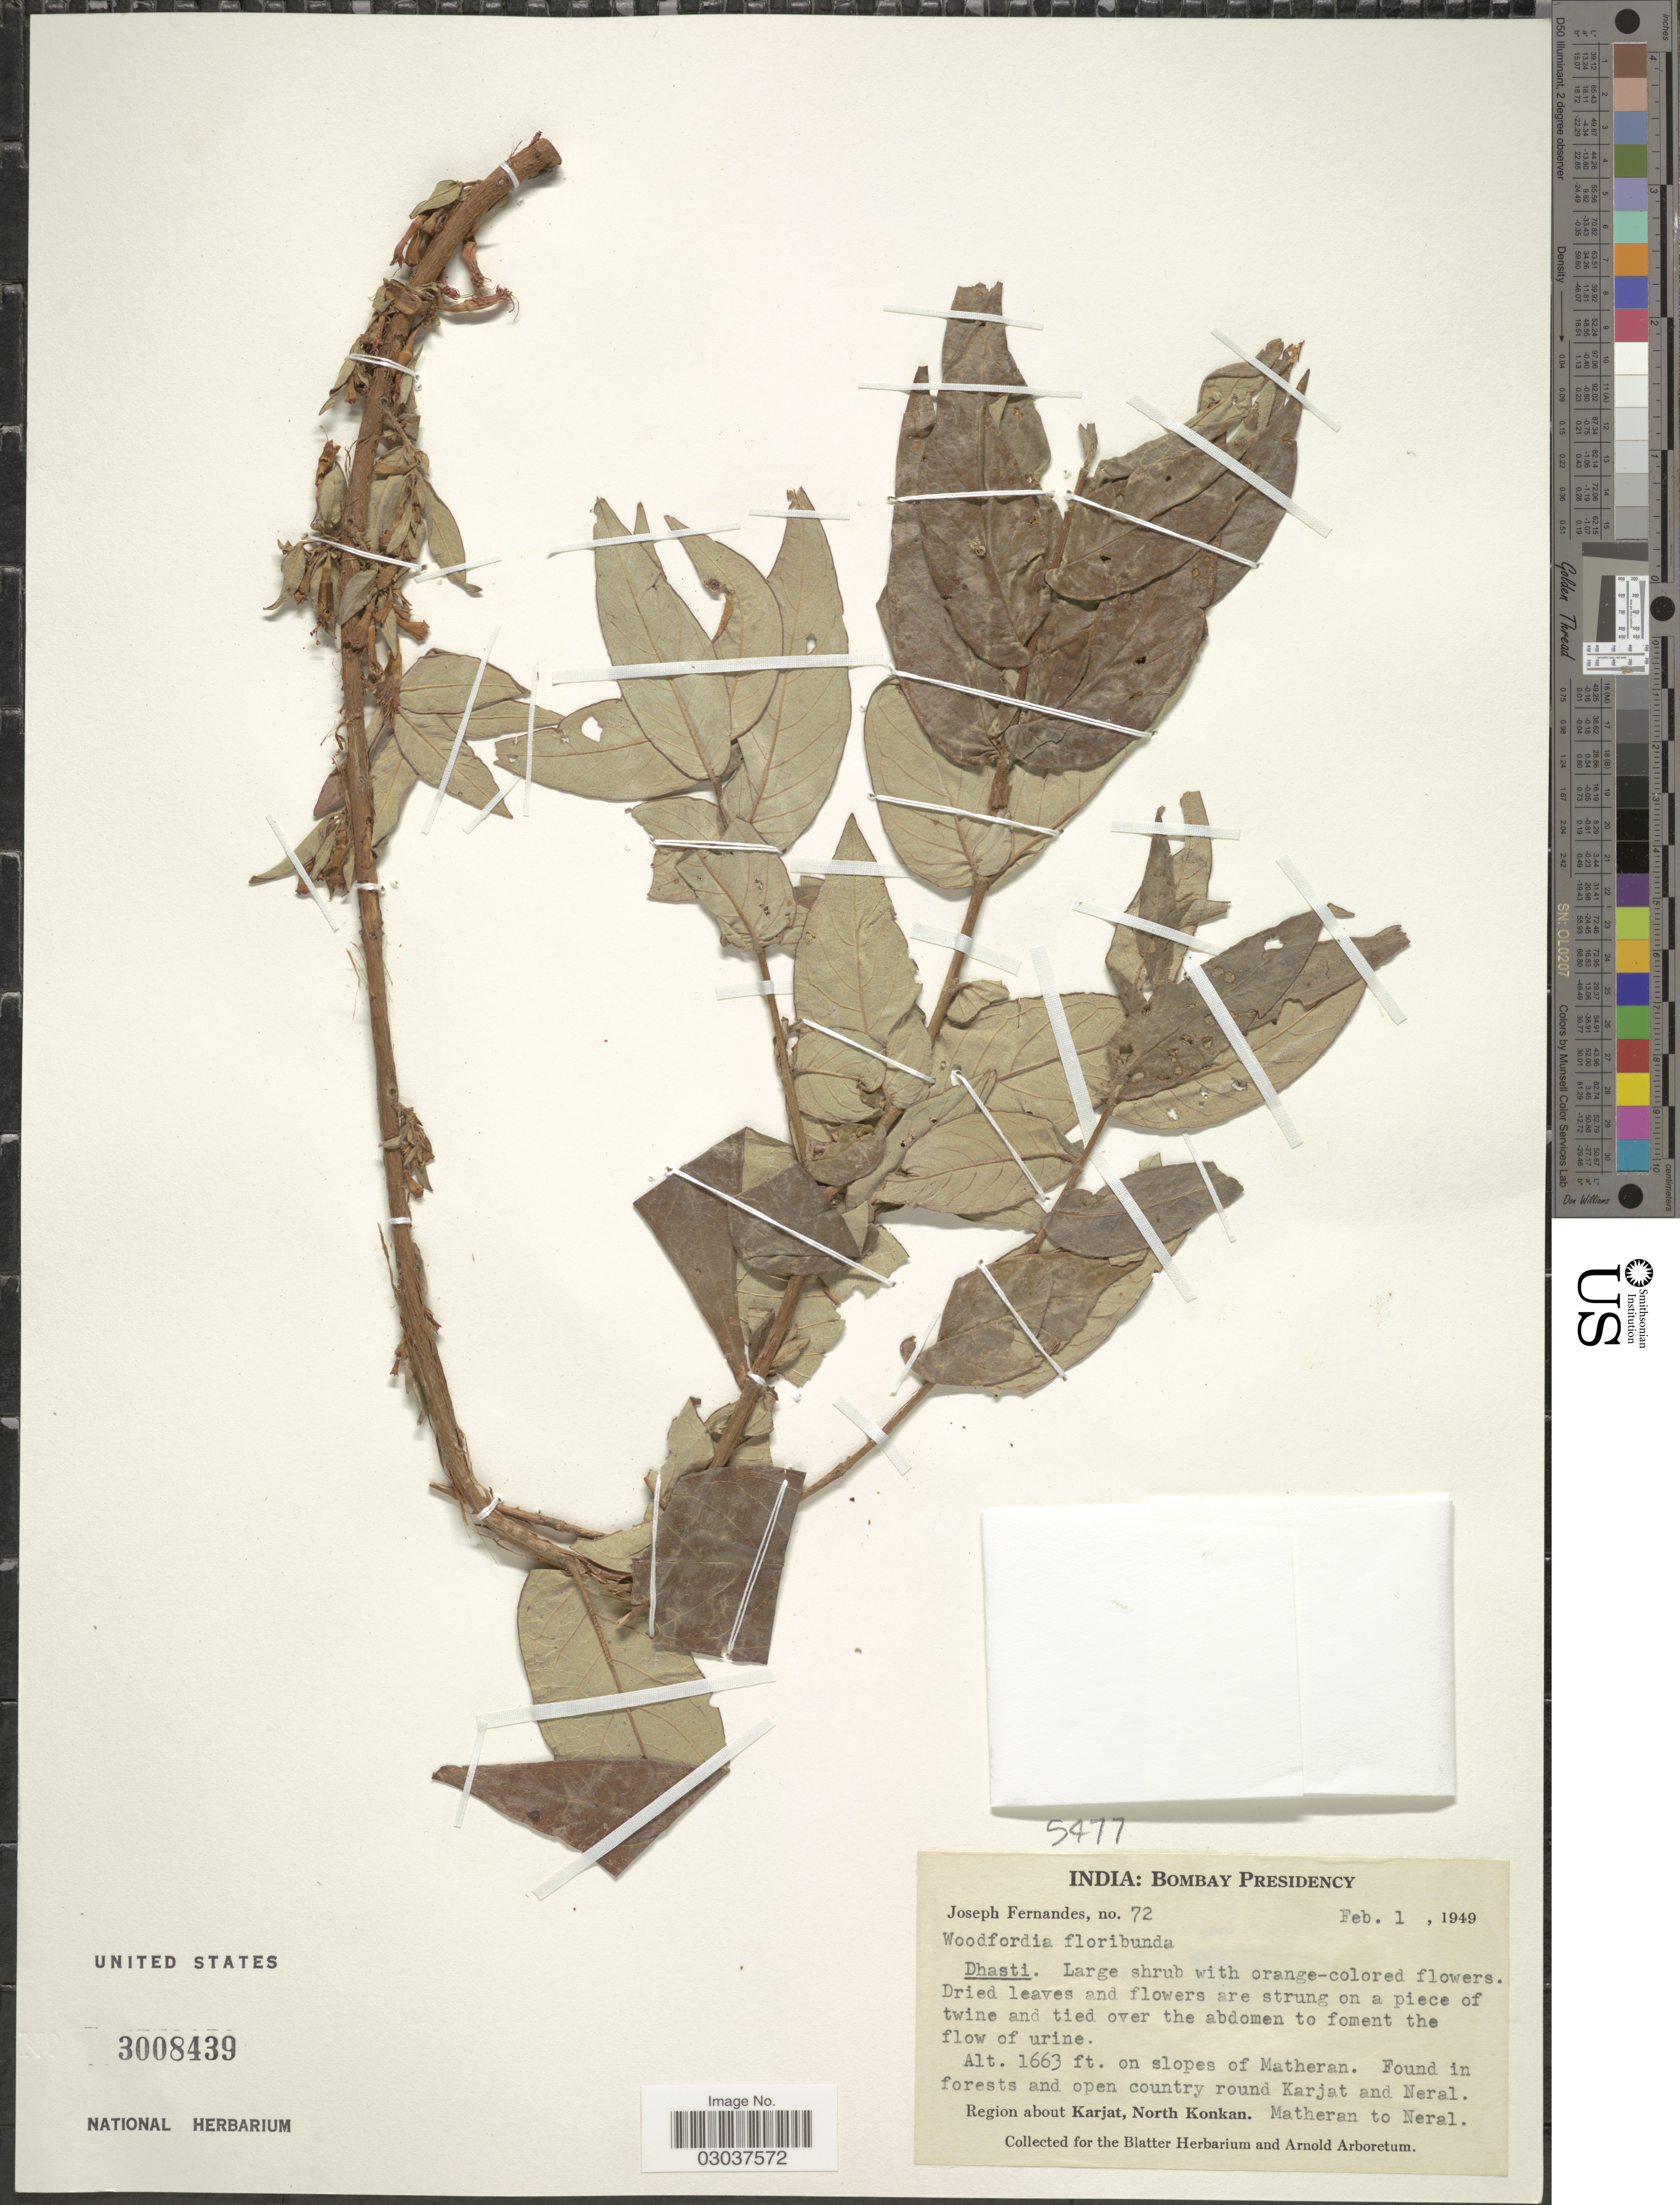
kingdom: Plantae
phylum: Tracheophyta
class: Magnoliopsida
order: Myrtales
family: Lythraceae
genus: Woodfordia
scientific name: Woodfordia fruticosa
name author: (L.) Kurz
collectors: J. Fernandes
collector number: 72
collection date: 1949-02-01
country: India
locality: Bombay Presidency. On slopes of Matheran. Found in forests and open country round Karjat and Neral. Region about Karjat, North Konkan. Matheran to Neral.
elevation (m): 507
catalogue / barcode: US 3008439